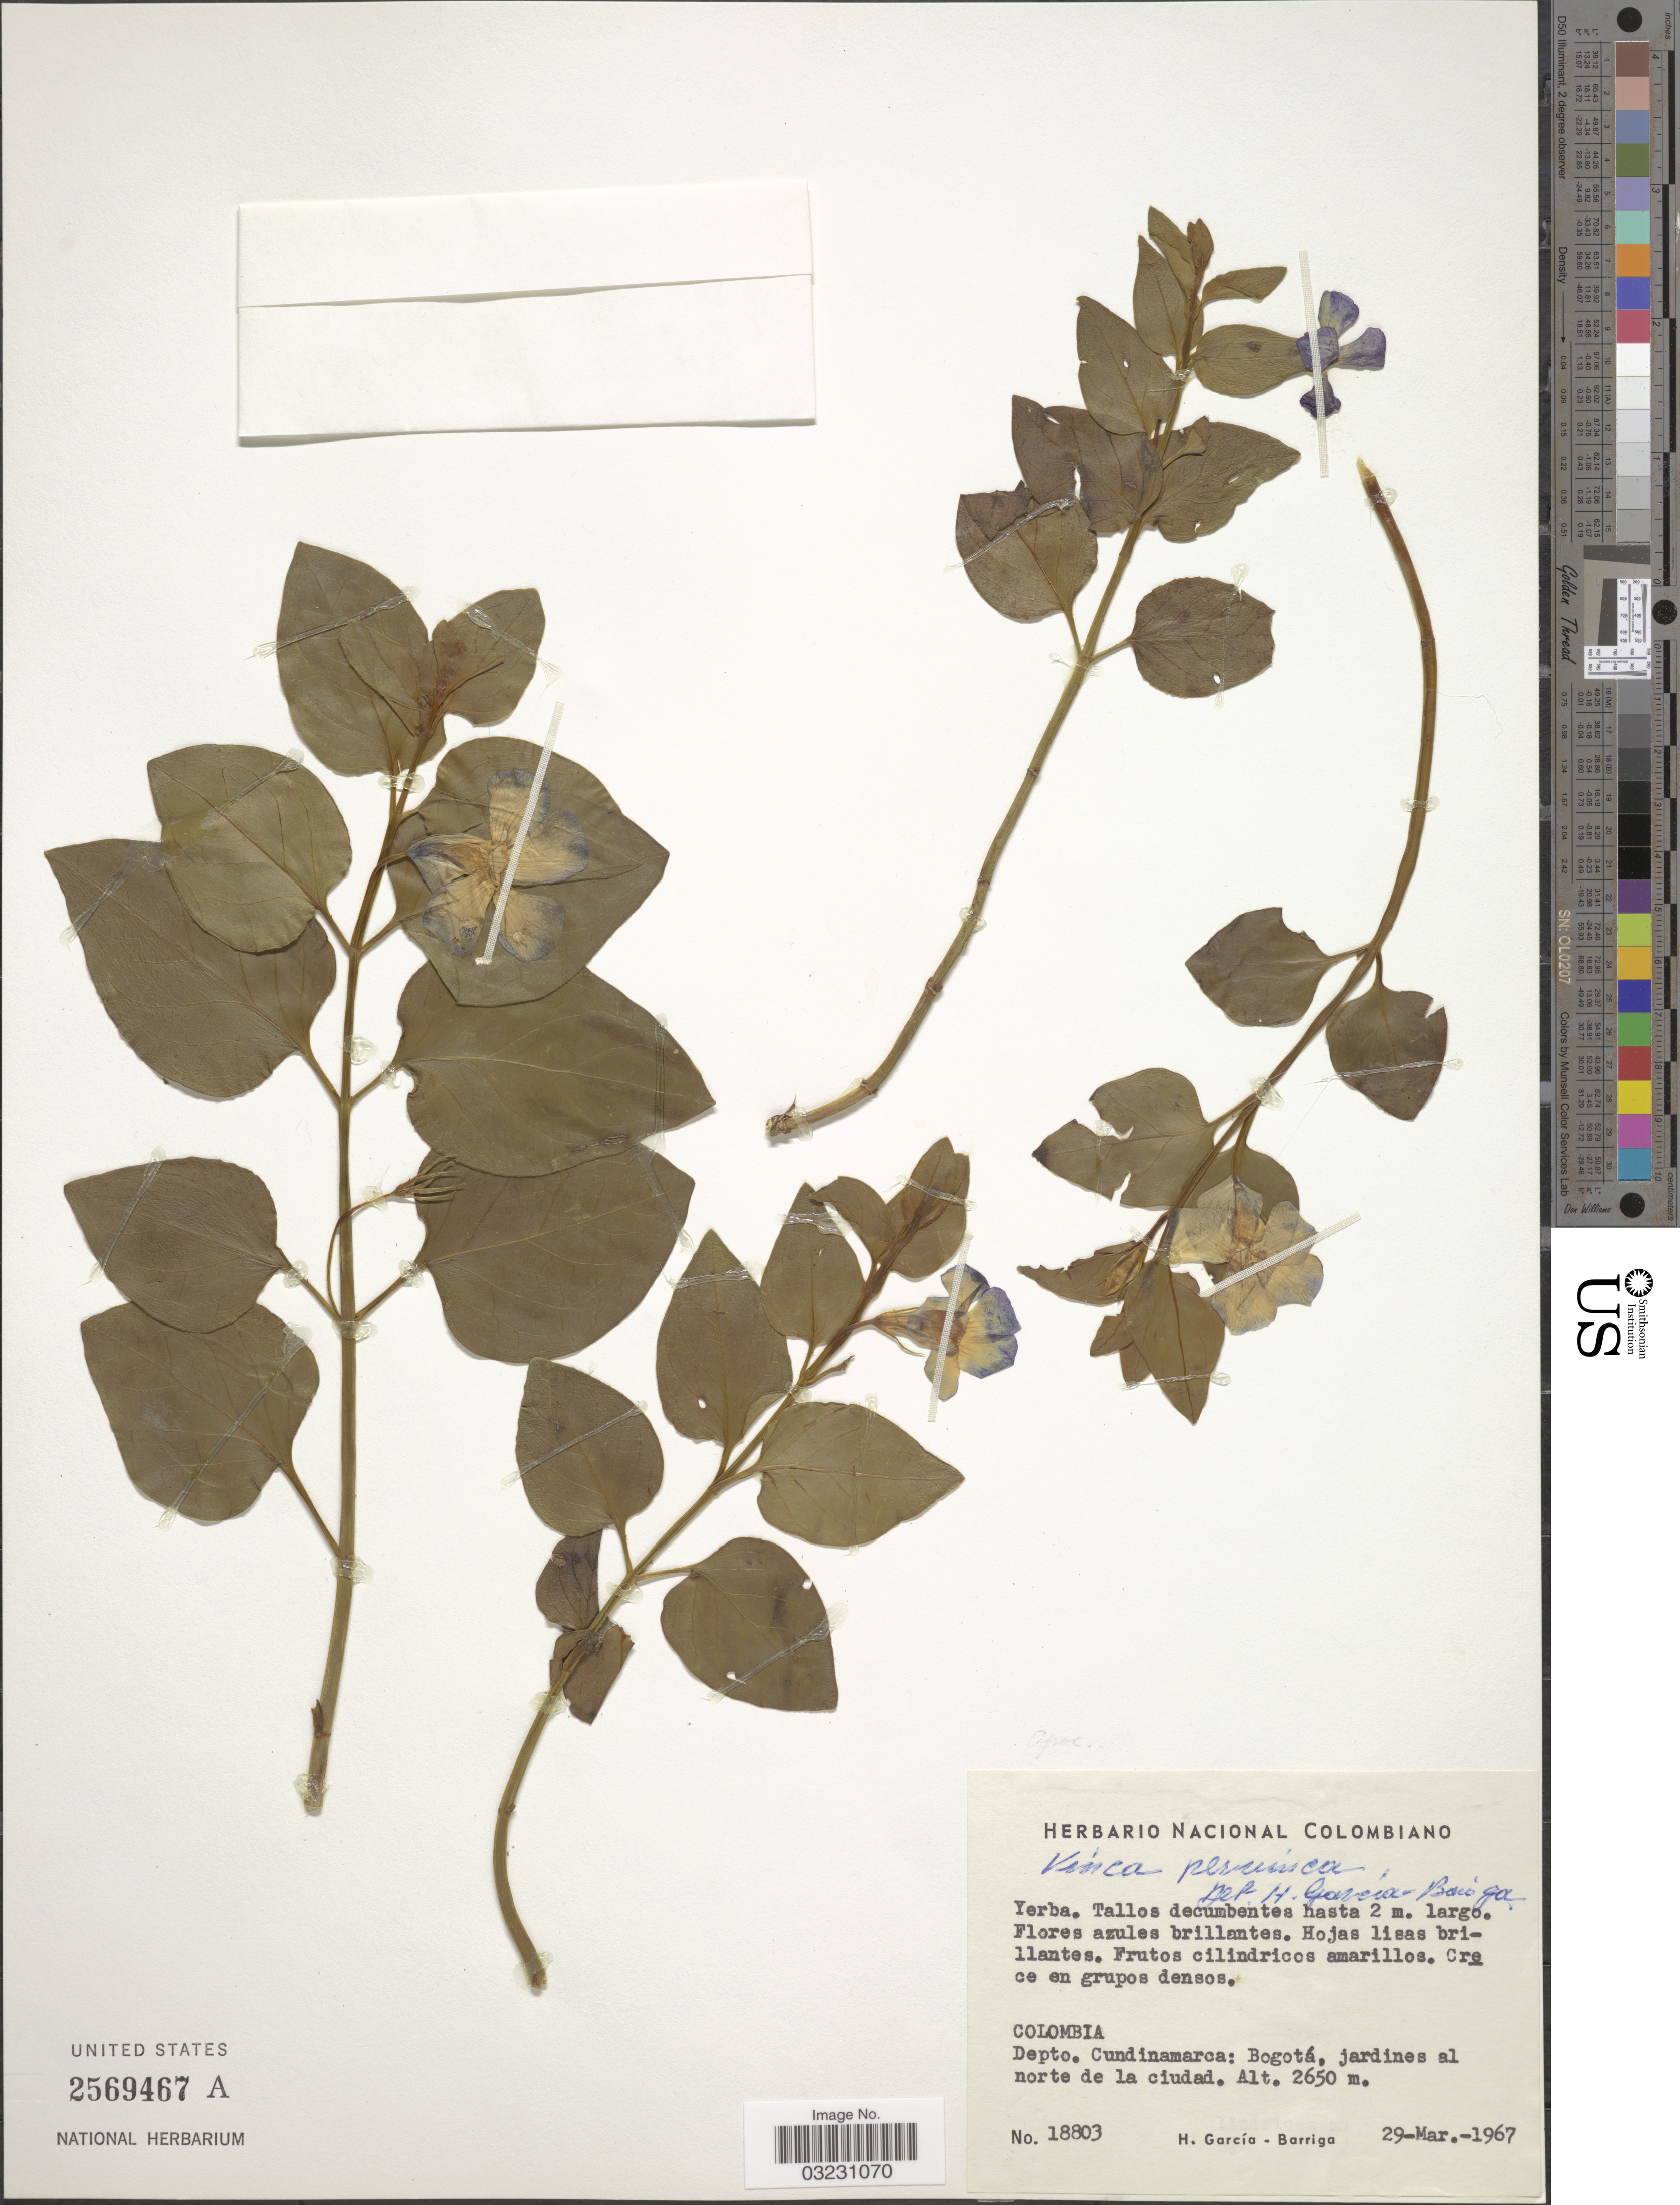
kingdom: Plantae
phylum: Tracheophyta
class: Magnoliopsida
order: Gentianales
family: Apocynaceae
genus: Vinca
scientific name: Vinca major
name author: L.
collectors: H. García Barriga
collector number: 18803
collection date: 1967-03-29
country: Colombia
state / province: Cundinamarca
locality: Depto. Cundinamarca: Bogotá, jardines al norte de la ciudad.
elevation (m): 2650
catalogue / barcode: US 2569467A